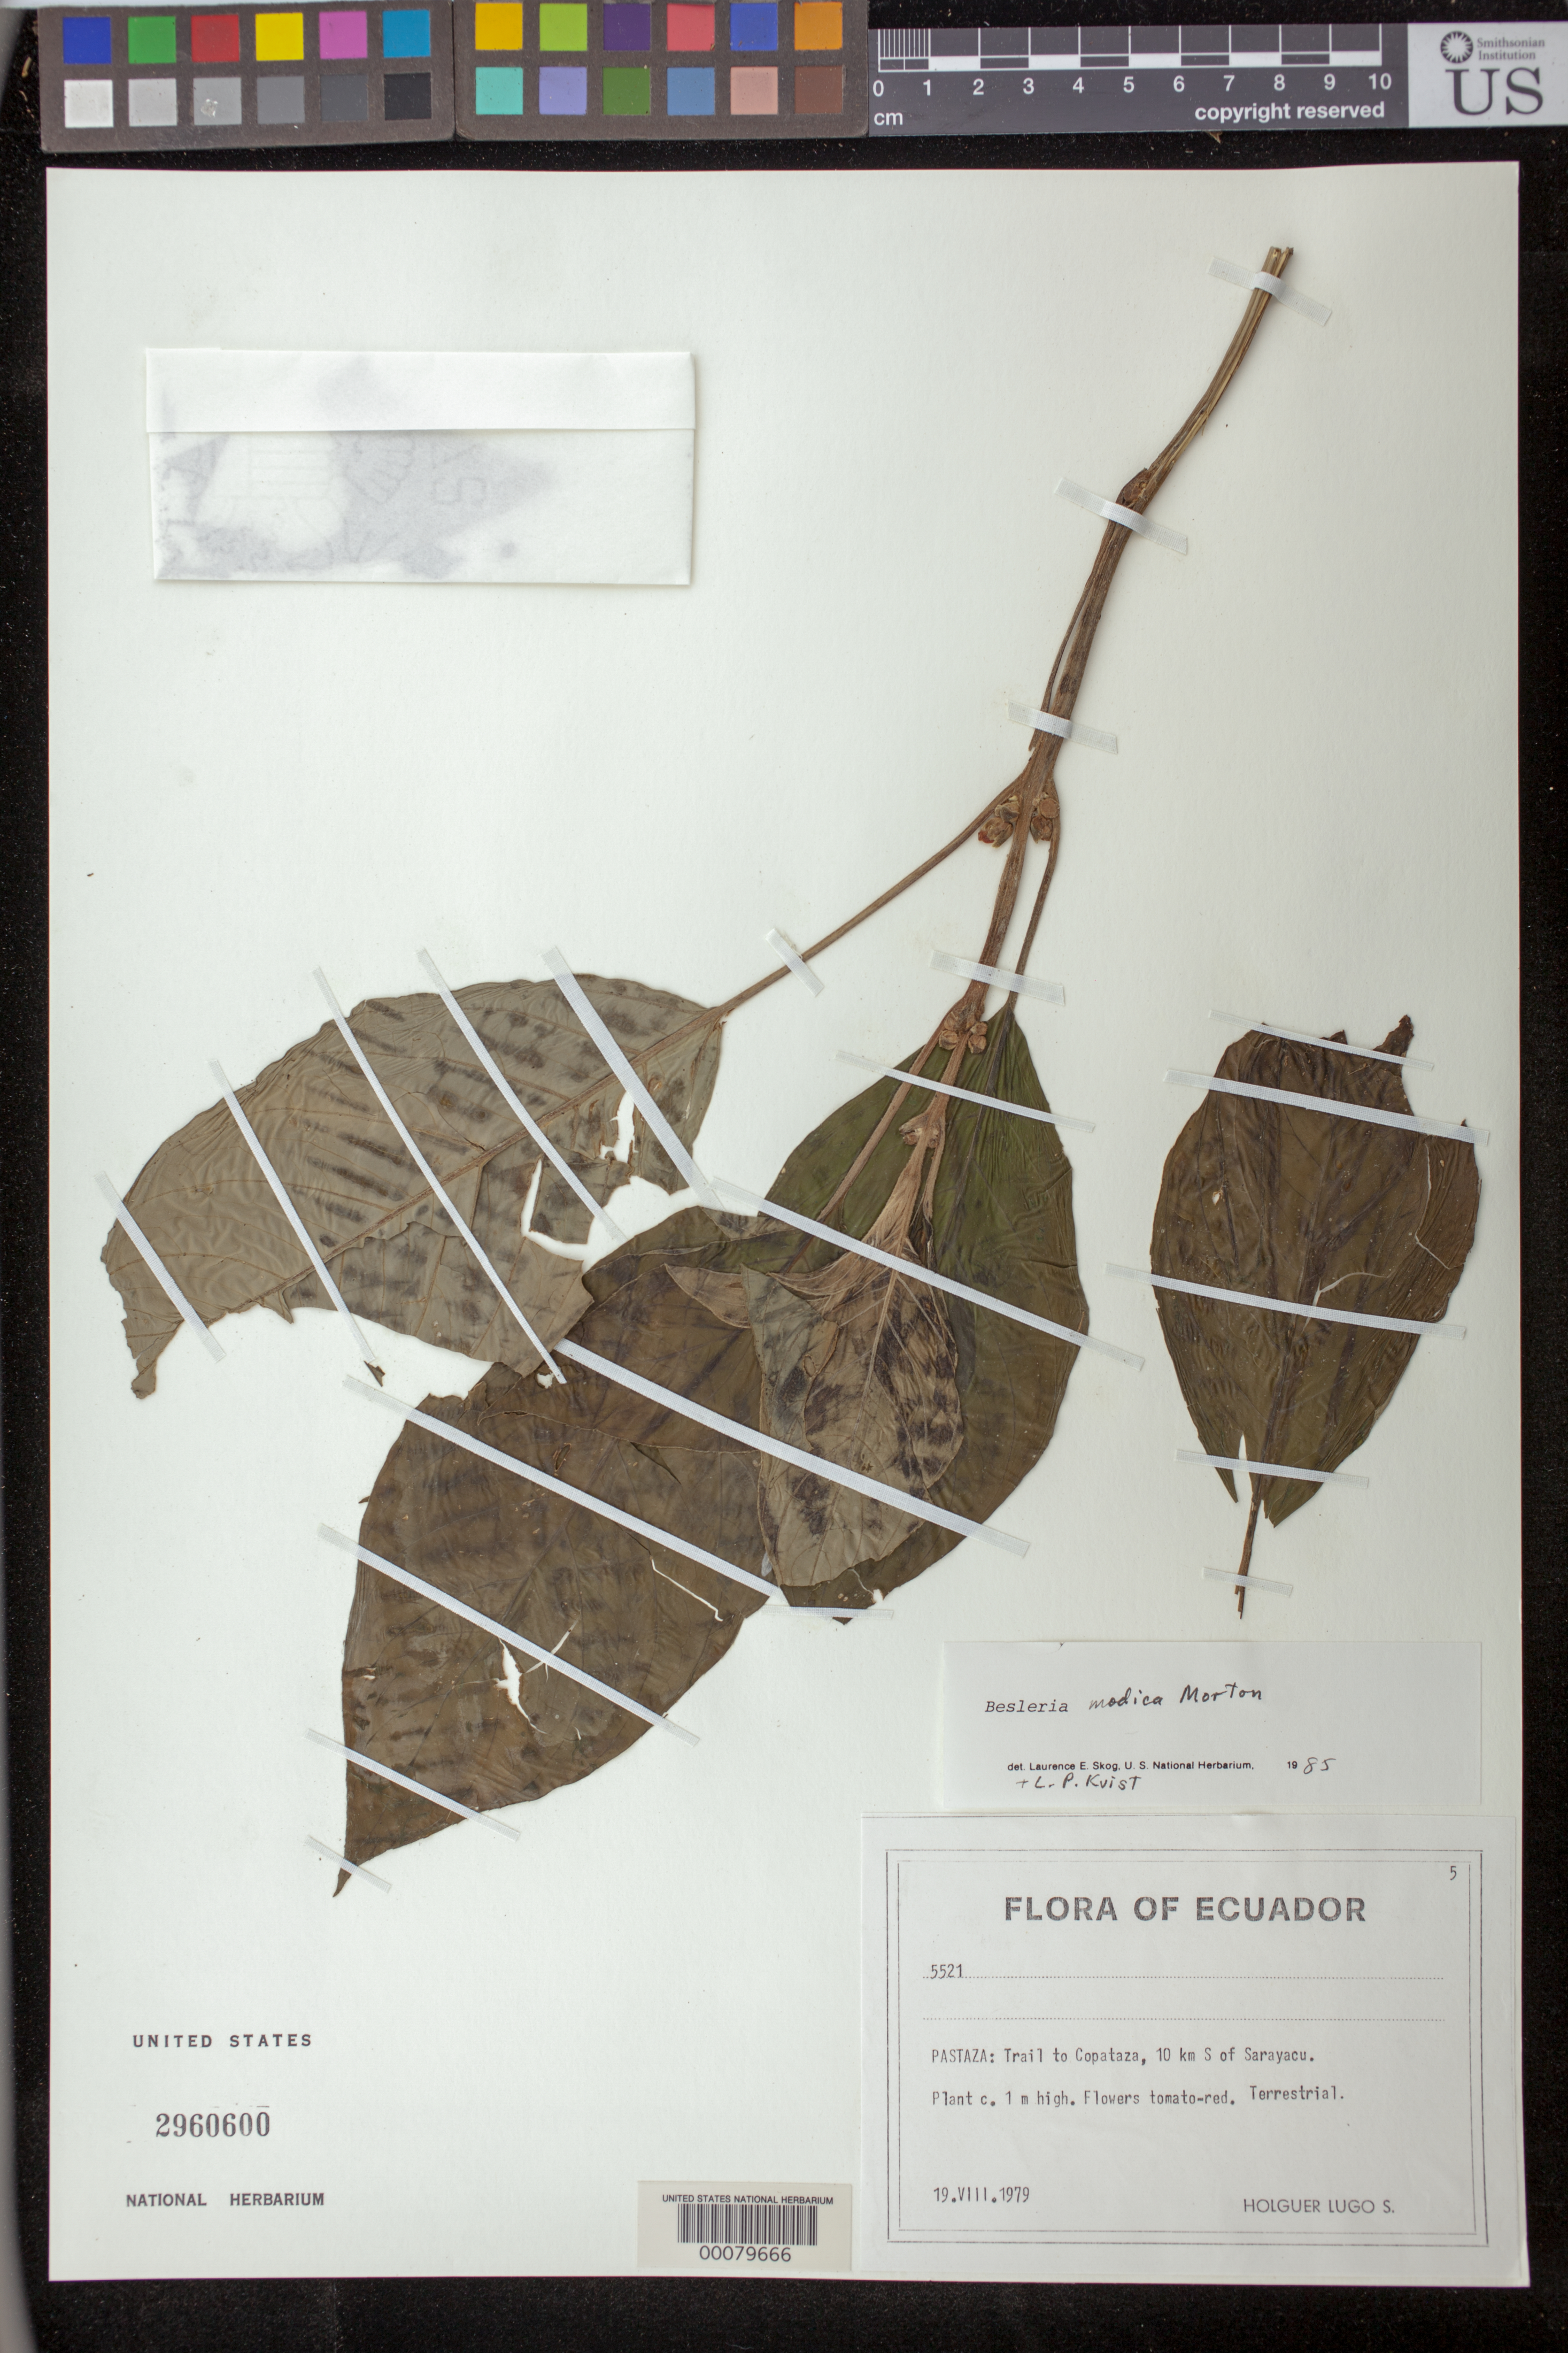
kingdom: Plantae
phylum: Tracheophyta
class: Magnoliopsida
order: Lamiales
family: Gesneriaceae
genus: Besleria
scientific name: Besleria modica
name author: C.V. Morton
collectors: H. Lugo S.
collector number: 5521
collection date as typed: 19 Aug 1979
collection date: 1979-08-19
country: Ecuador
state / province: Pastaza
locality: Trail to Copataza, 10 km S of Sarayacu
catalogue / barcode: US 2960600